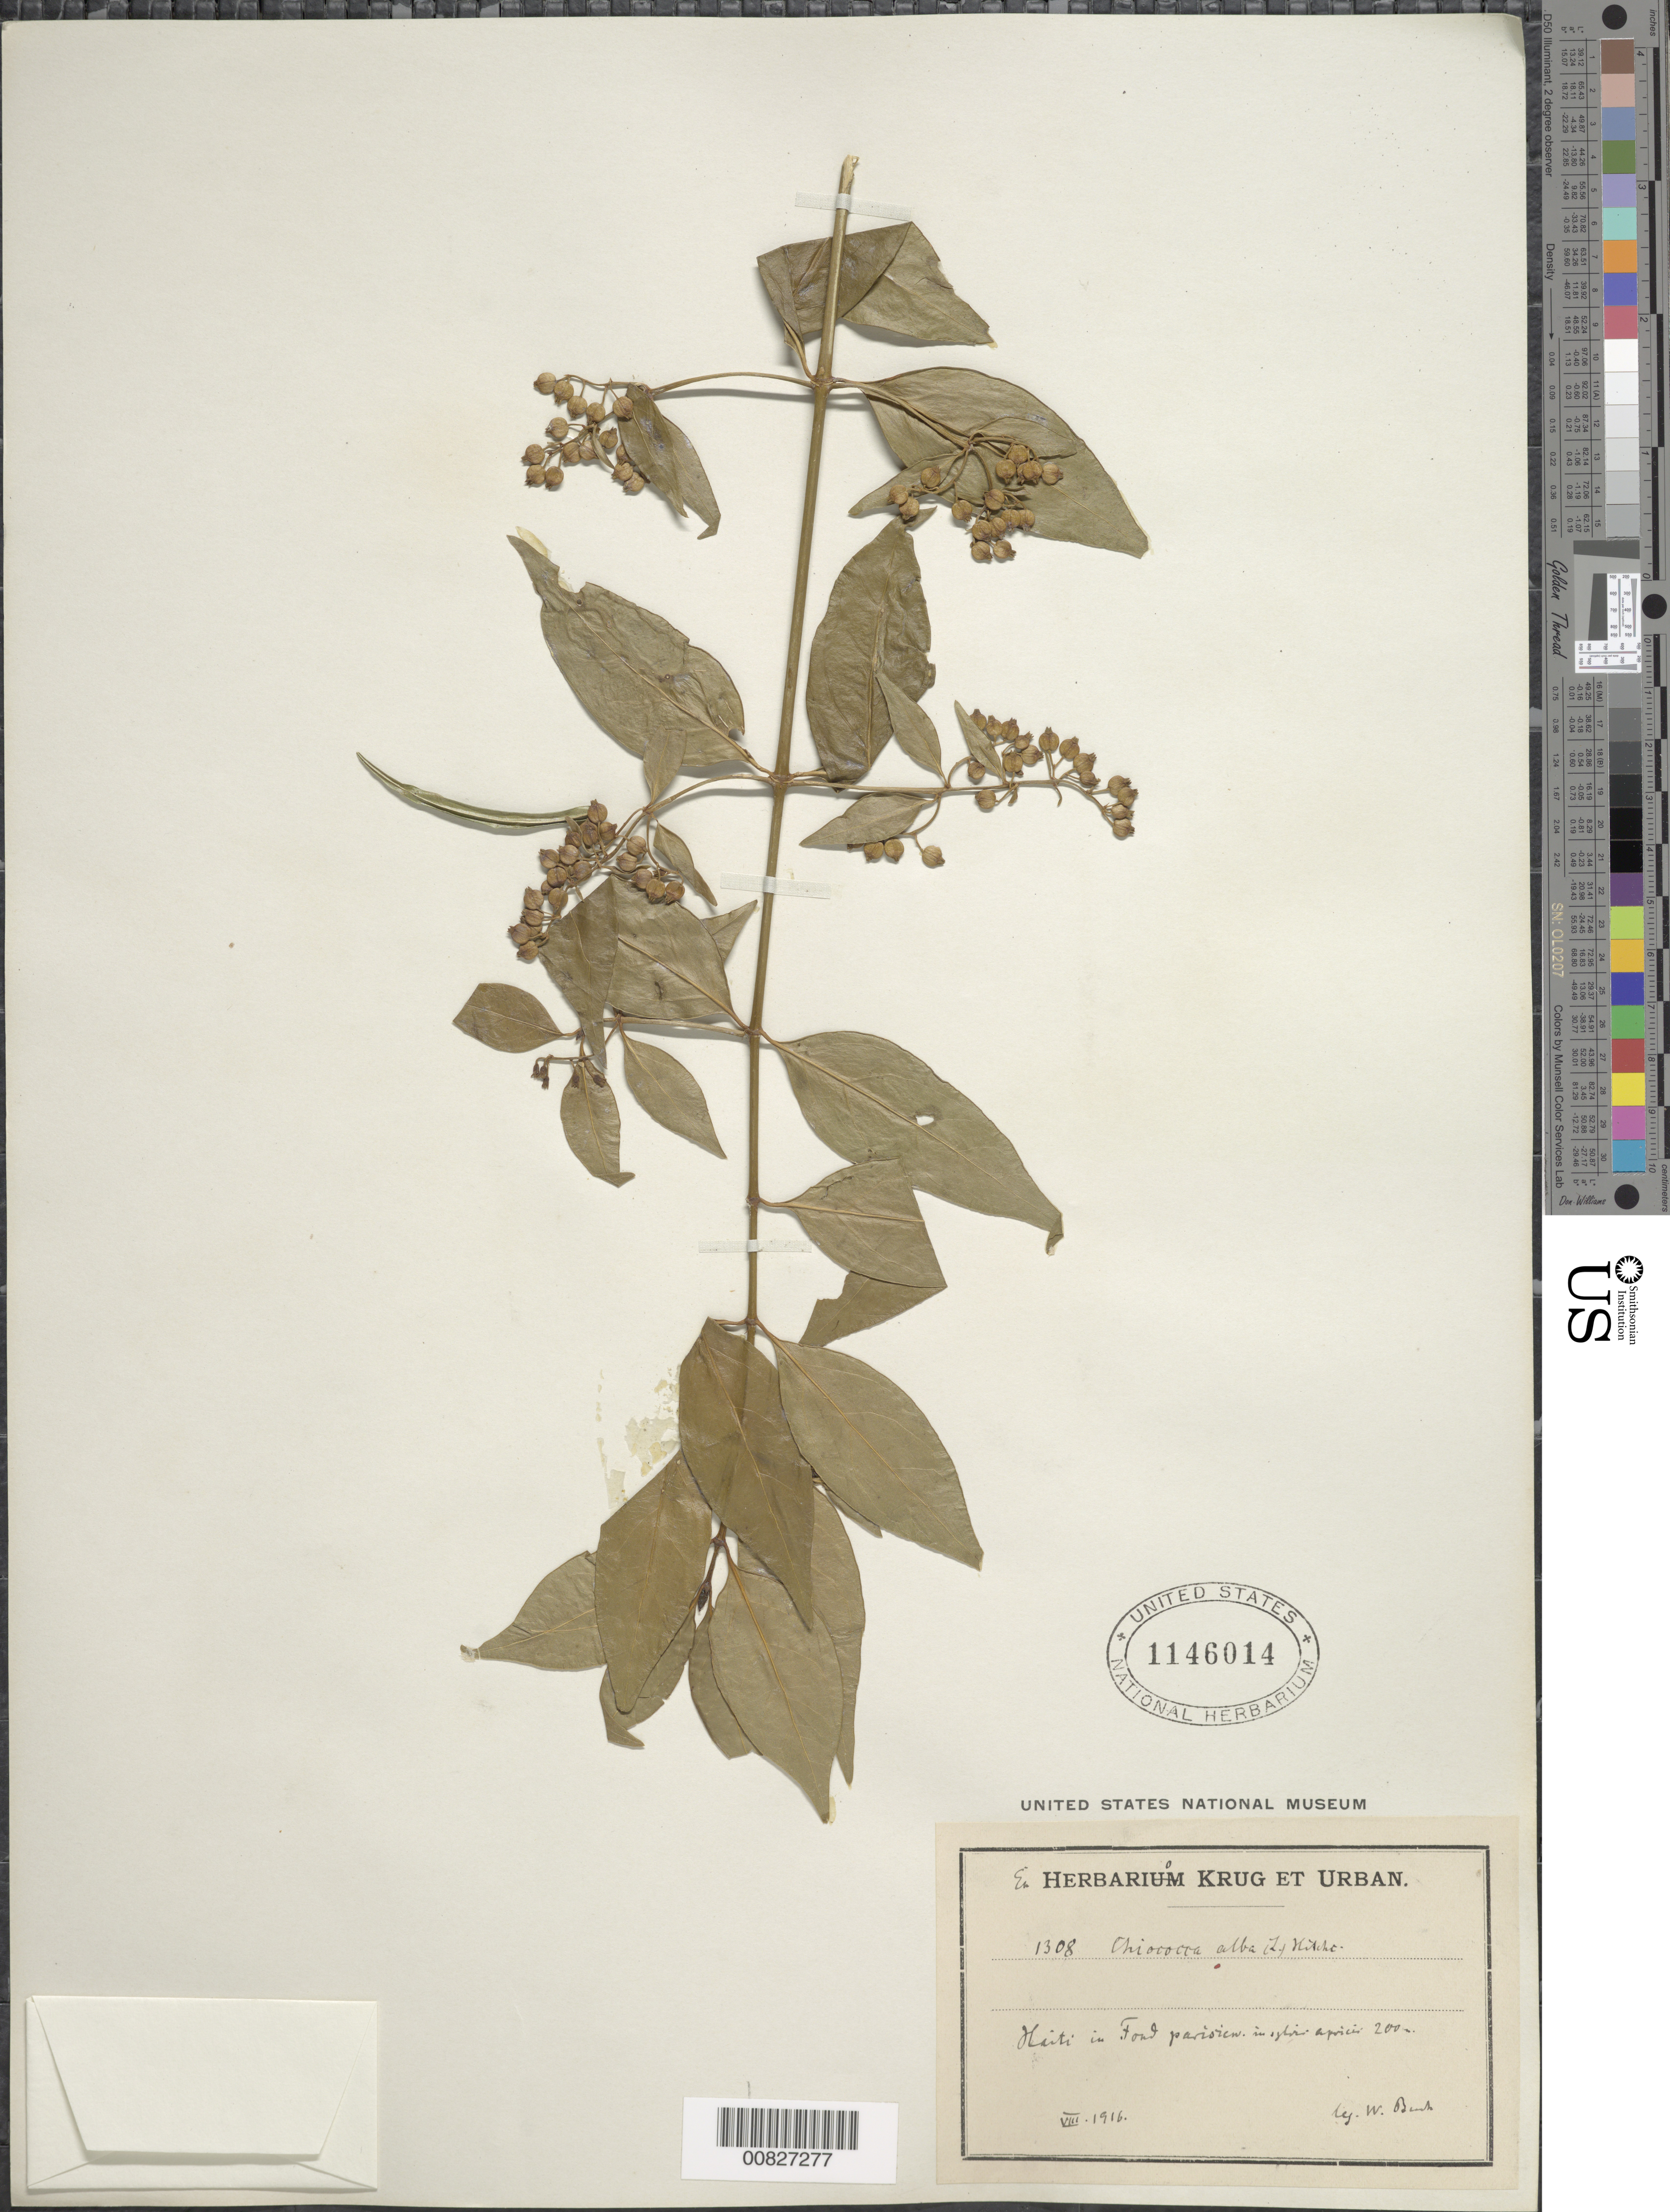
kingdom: Plantae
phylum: Tracheophyta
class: Magnoliopsida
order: Gentianales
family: Rubiaceae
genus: Chiococca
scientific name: Chiococca alba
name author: (L.) Hitchc.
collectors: W. Bush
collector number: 1308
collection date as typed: Aug 1916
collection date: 1916-08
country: Haiti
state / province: Óuest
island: Hispaniola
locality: Fond Parisien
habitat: Sylvis "apiscis"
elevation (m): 200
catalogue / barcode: US 1146014